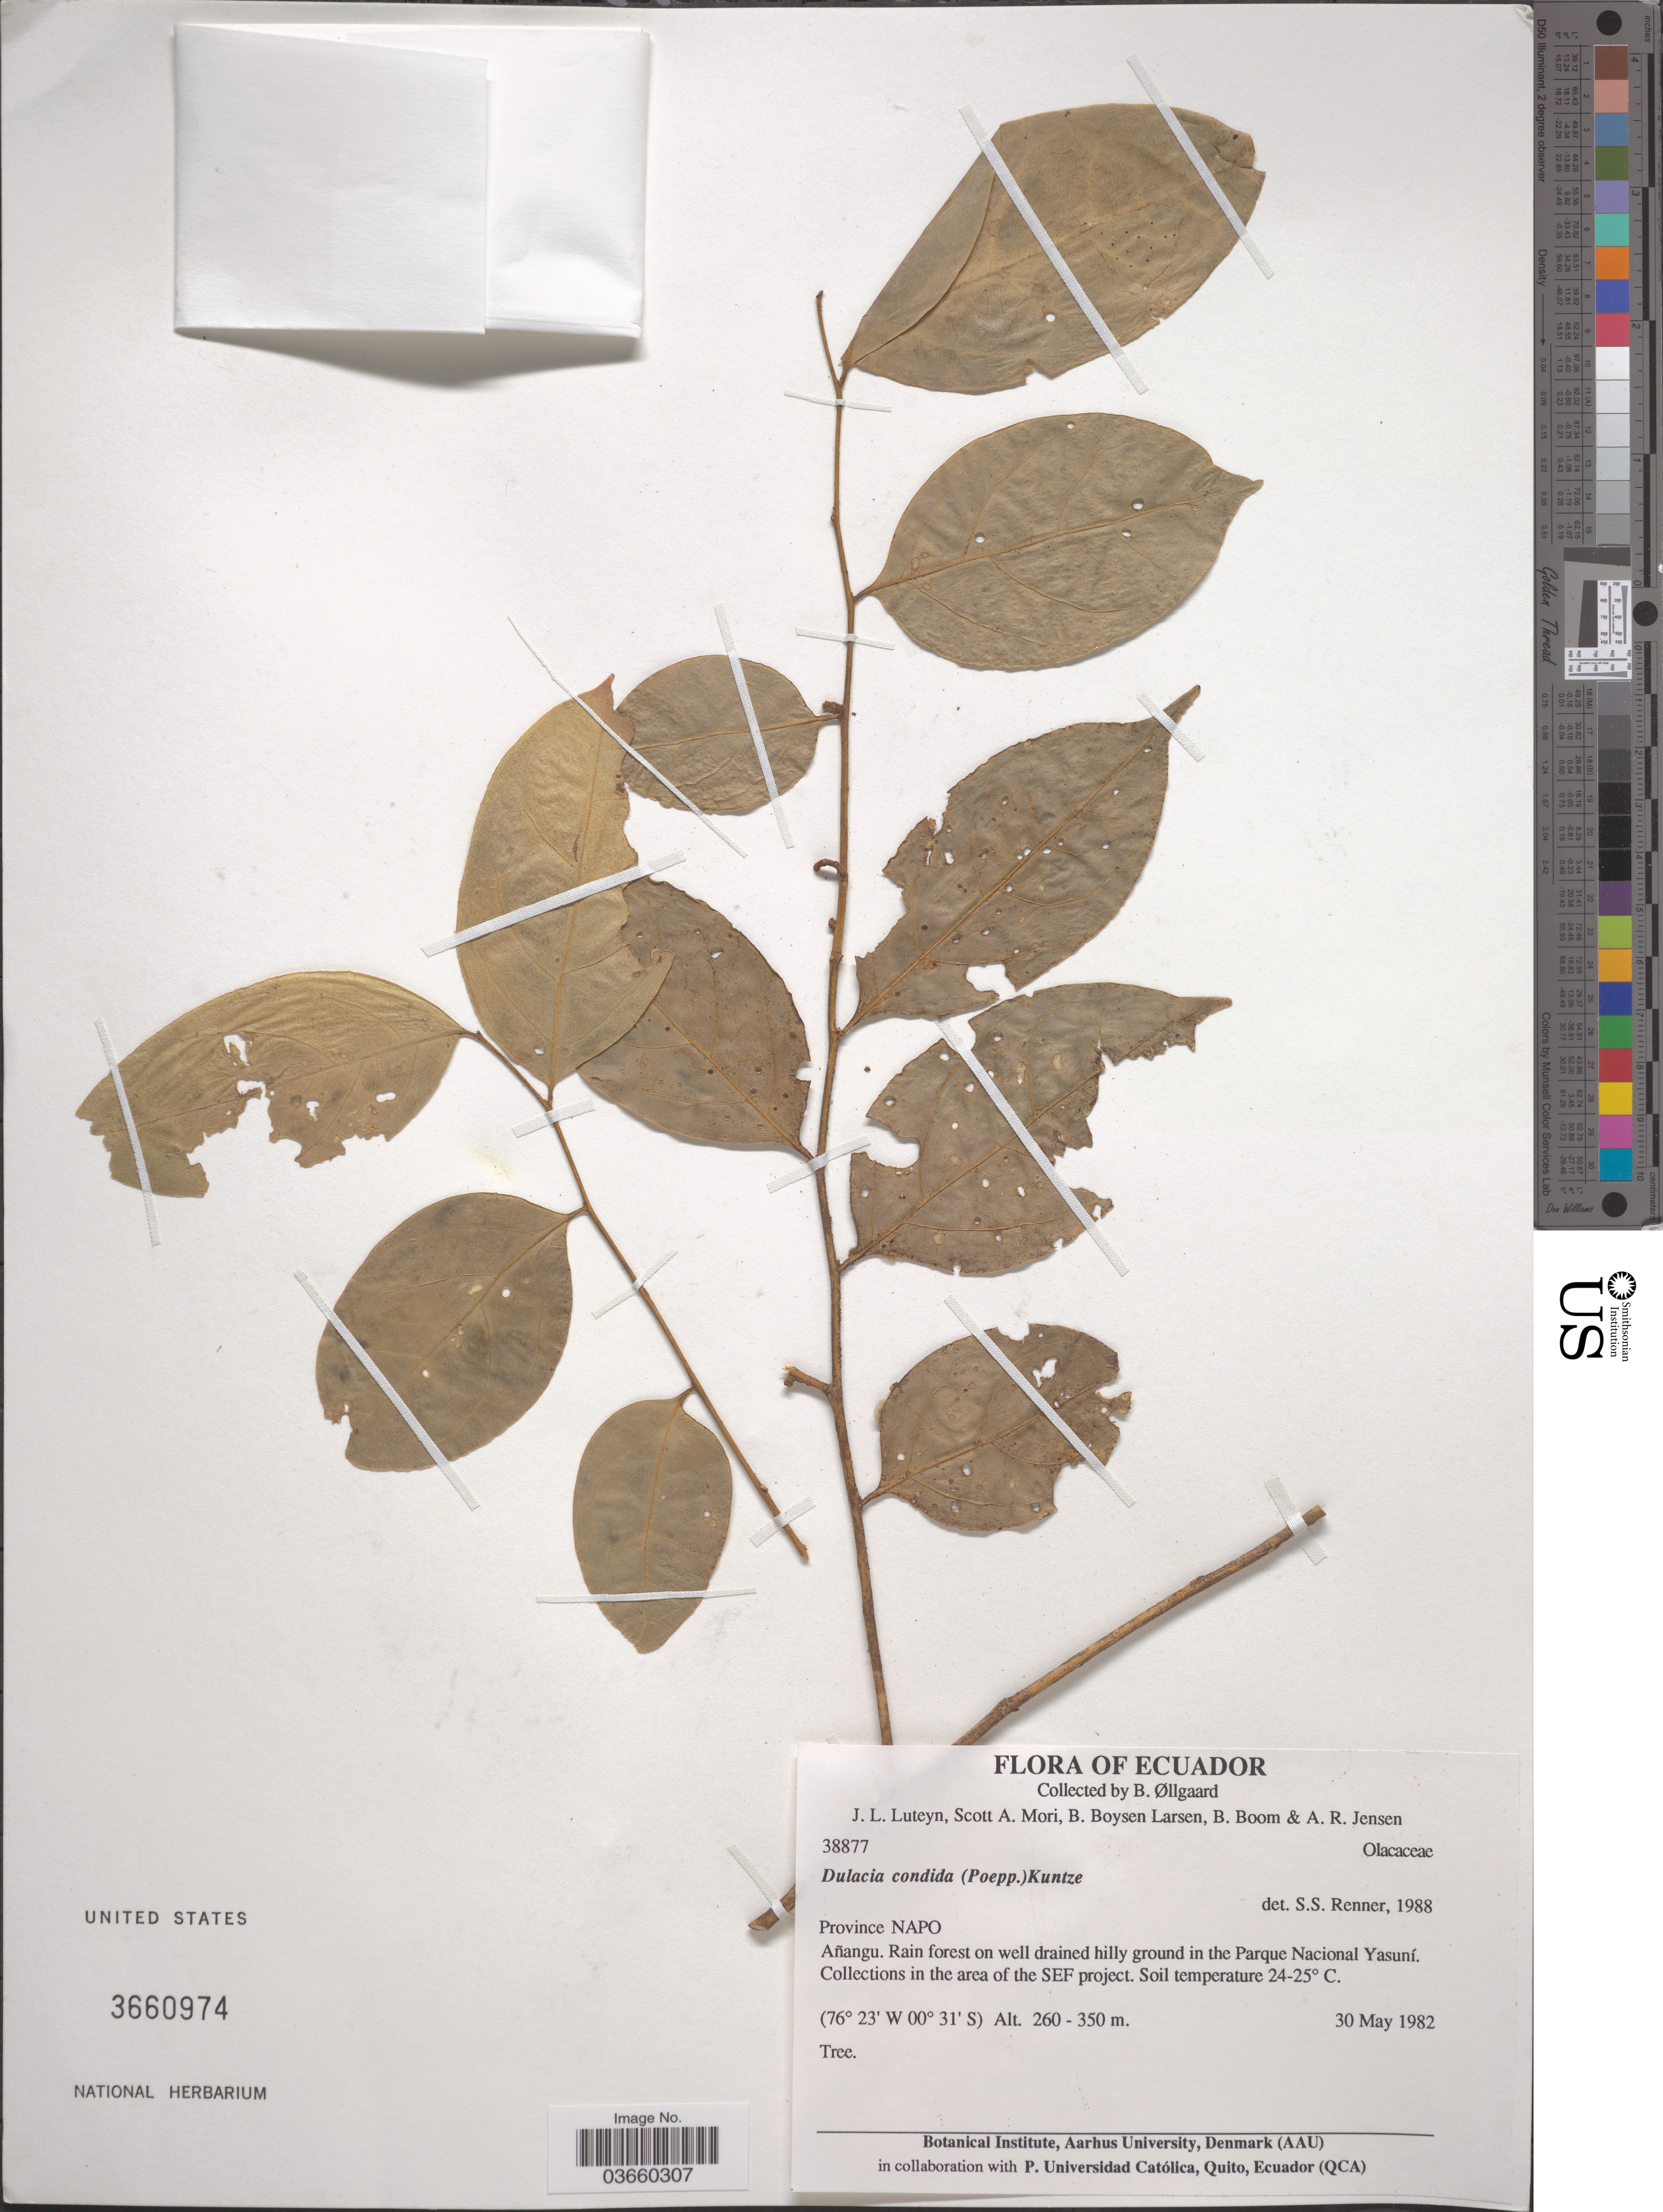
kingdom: Plantae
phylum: Tracheophyta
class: Magnoliopsida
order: Santalales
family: Olacaceae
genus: Dulacia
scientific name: Dulacia candida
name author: (Poepp.) Kuntze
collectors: B. Øllgaard, J. Luteyn, S. Mori, B. Boysen Larsen & et al.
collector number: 38877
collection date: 1982-05-30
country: Ecuador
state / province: Napo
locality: Añangu. Rain forest on well drained hilly ground in the Parque Nacional Yasuní. Collections in the area of the SEF project.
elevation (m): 260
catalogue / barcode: US 3660974